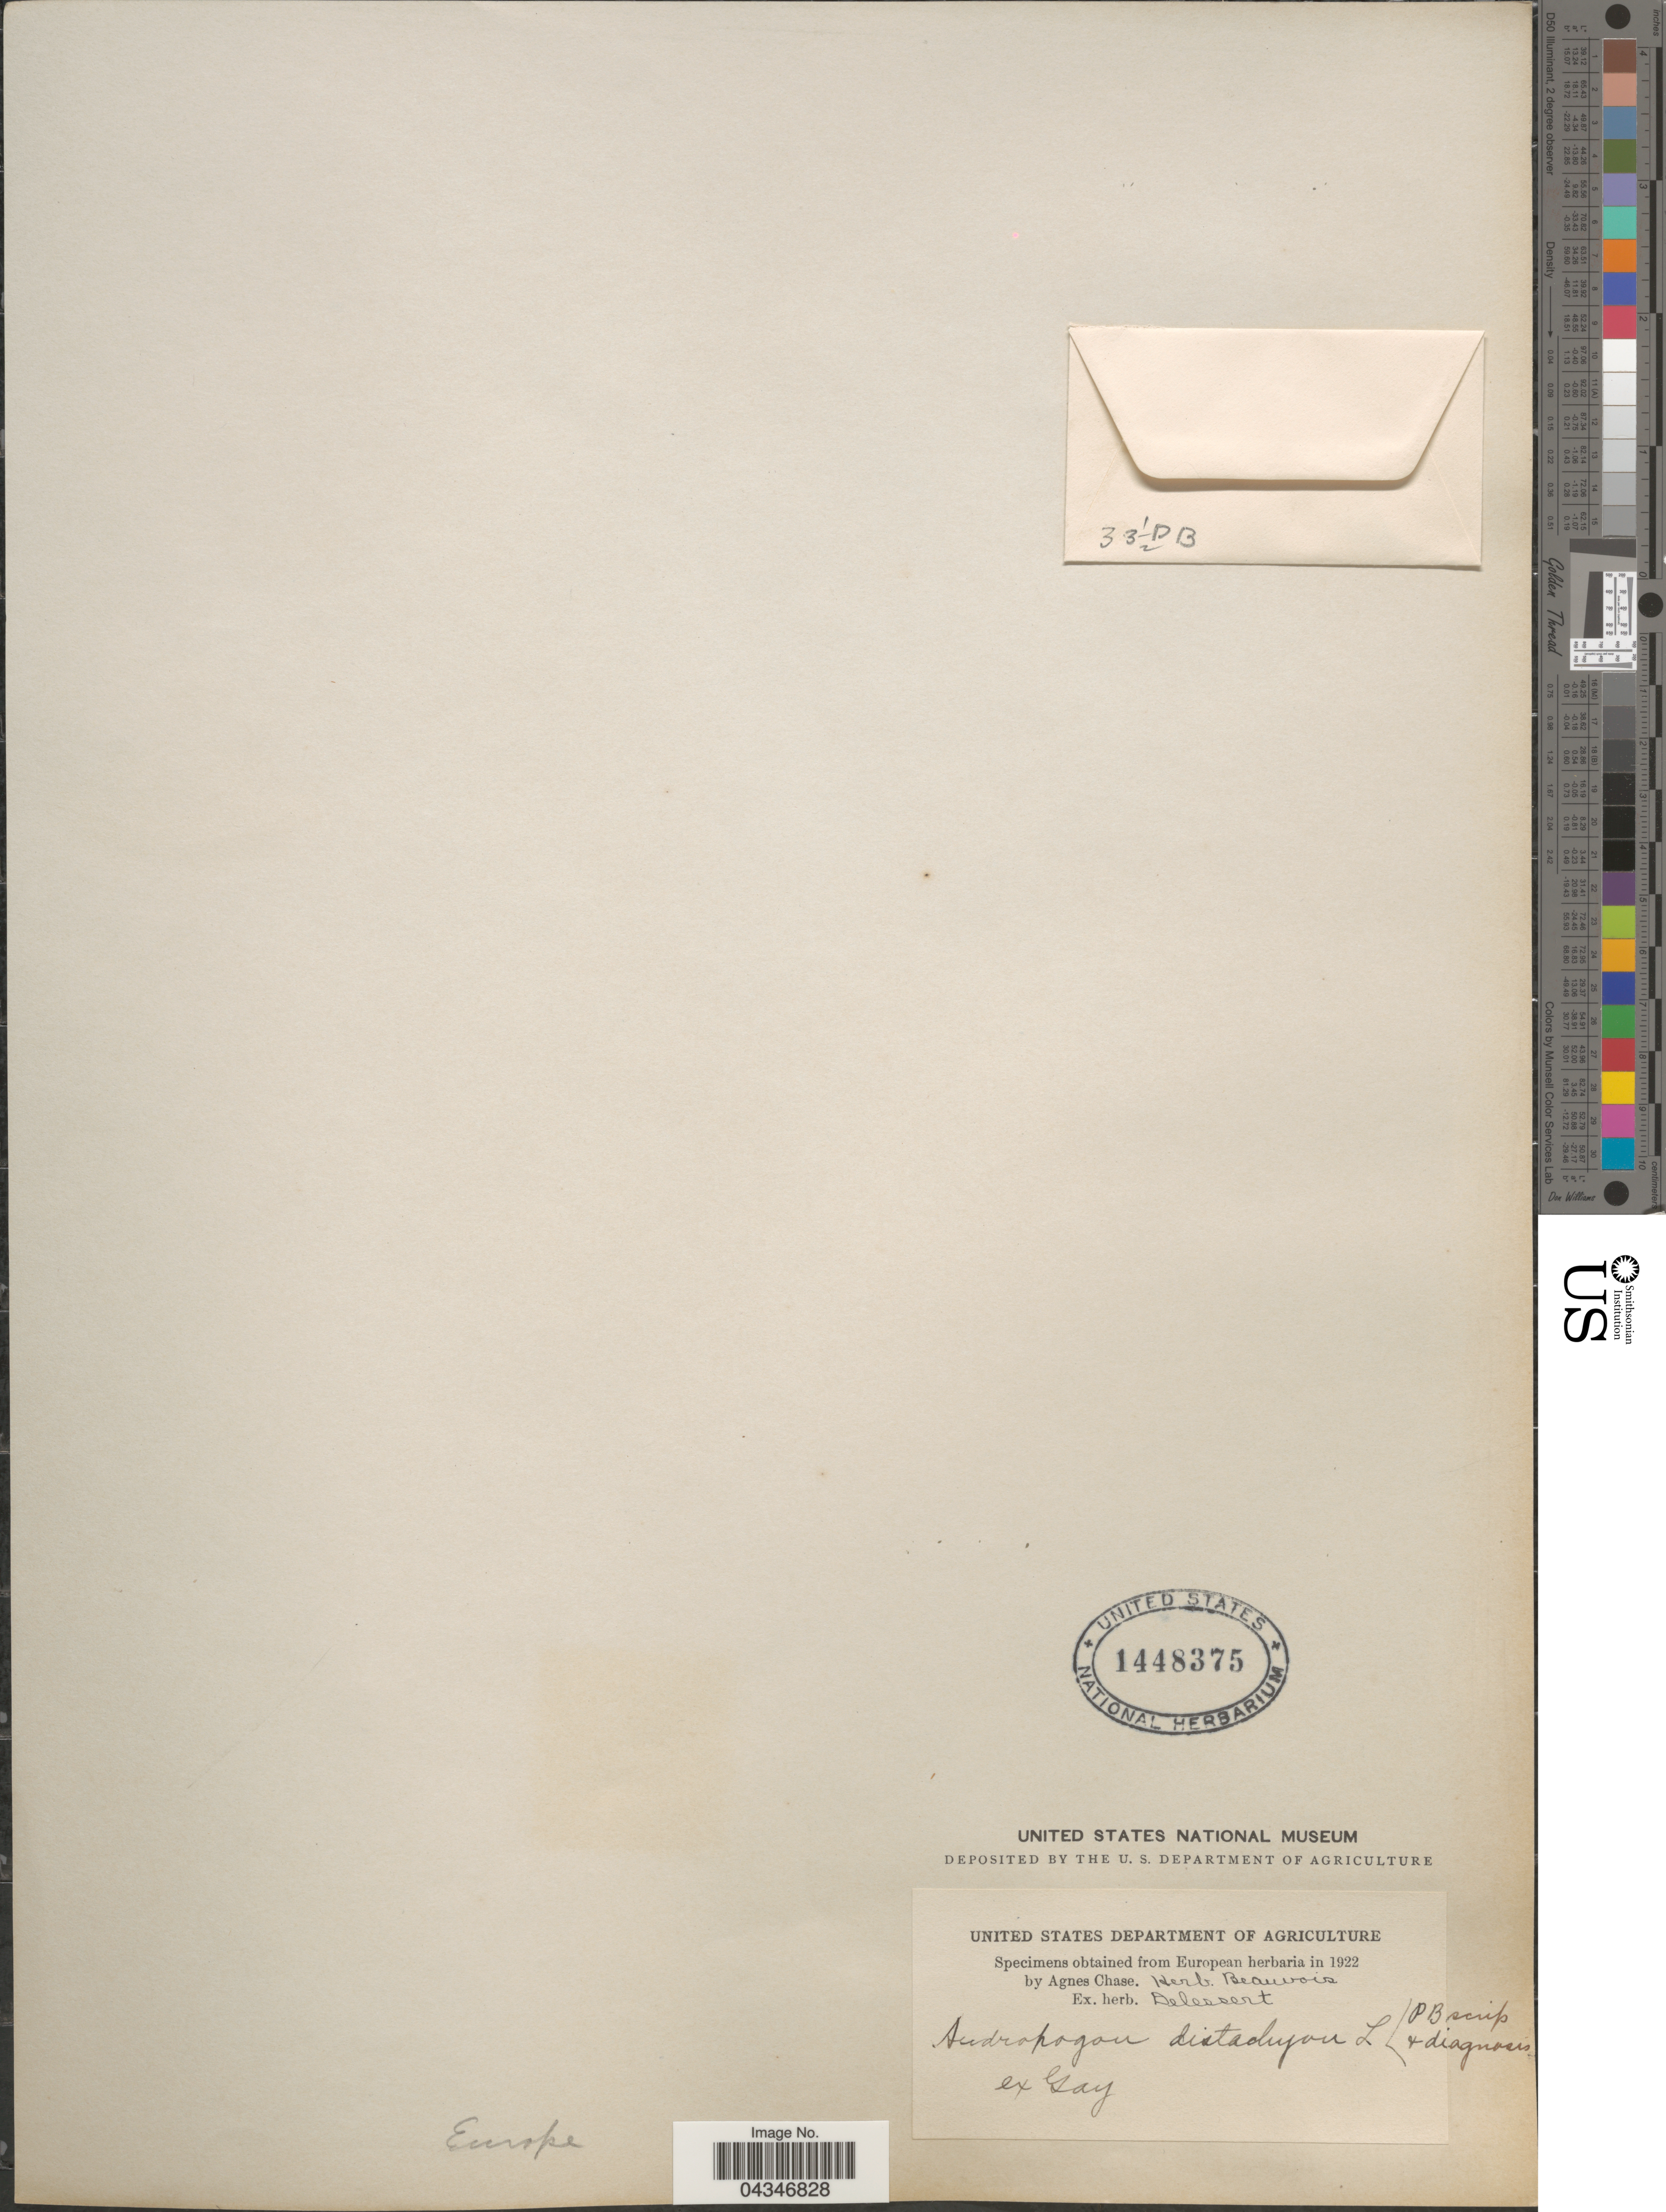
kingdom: Plantae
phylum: Tracheophyta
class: Liliopsida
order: Poales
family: Poaceae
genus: Andropogon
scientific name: Andropogon distachyos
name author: L.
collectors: ex herb. Delessert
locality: Europe.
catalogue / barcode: US 1448375